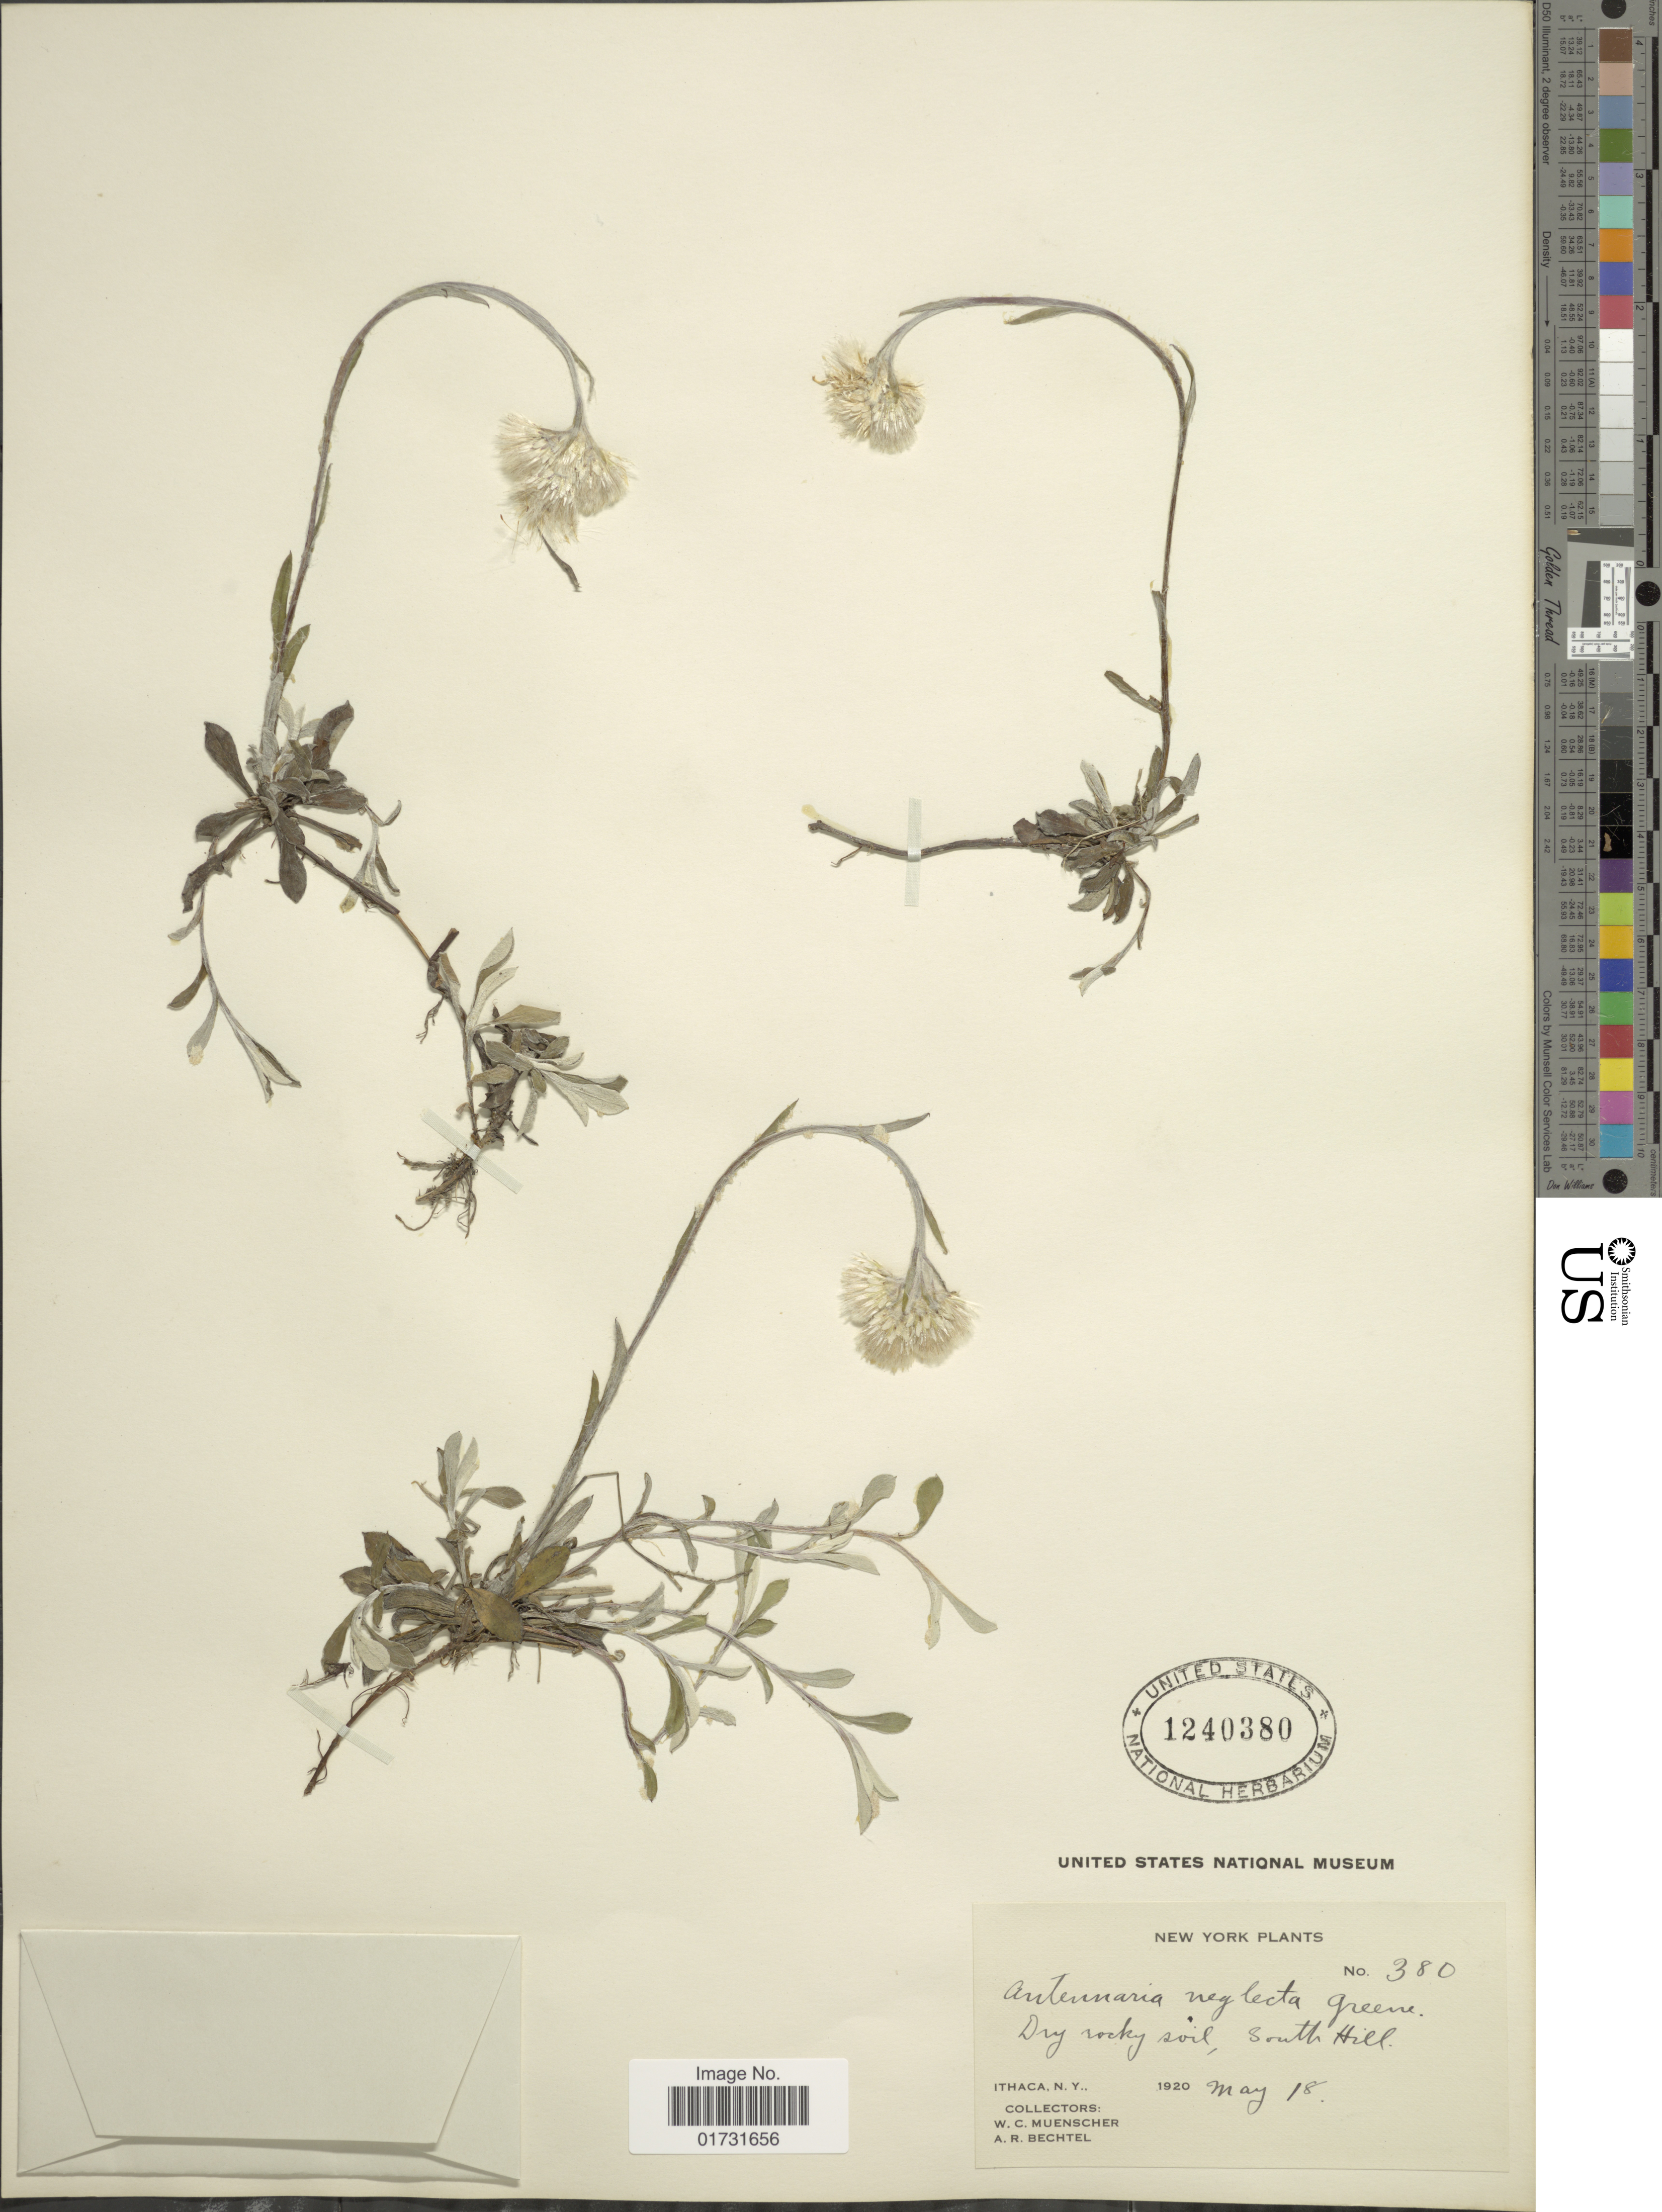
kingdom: Plantae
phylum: Tracheophyta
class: Magnoliopsida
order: Asterales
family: Asteraceae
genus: Antennaria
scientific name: Antennaria neglecta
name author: Greene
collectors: W. Muencher & A. Bechtel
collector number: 380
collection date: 1920-05-18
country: United States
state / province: New York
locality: South Hill. Ithaca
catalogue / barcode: US 1240380